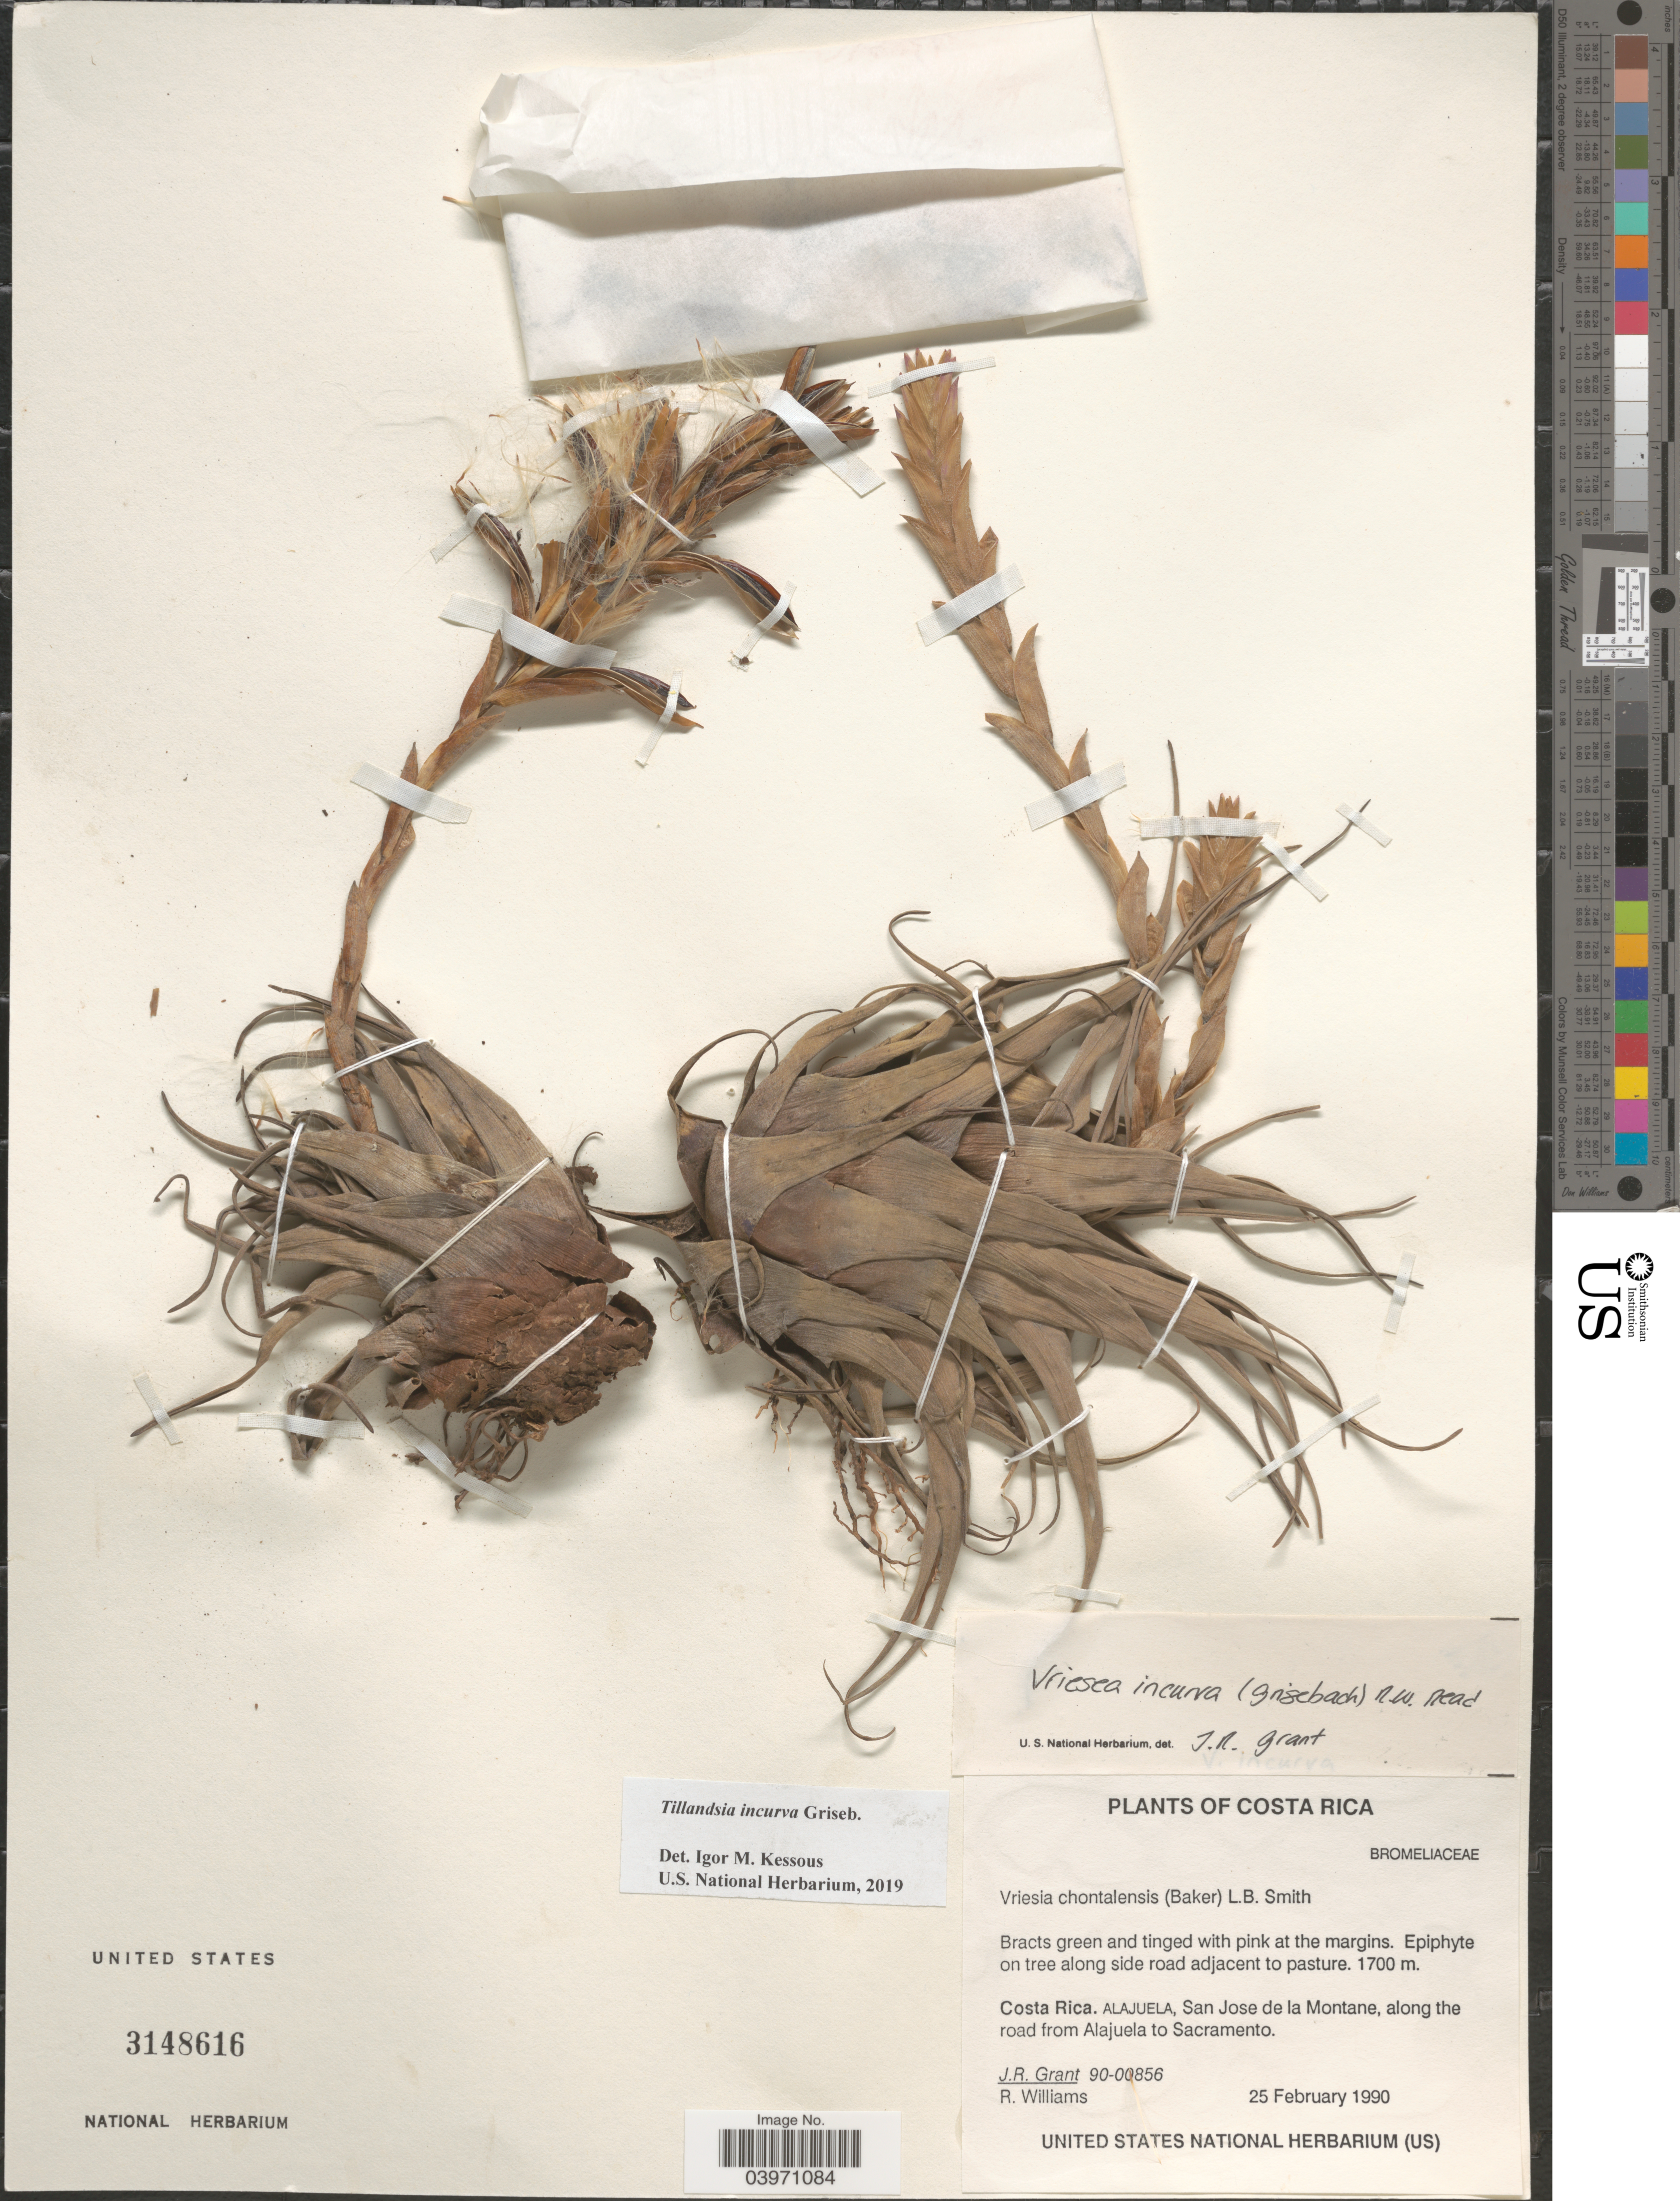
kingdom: Plantae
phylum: Tracheophyta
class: Liliopsida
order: Poales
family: Bromeliaceae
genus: Tillandsia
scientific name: Tillandsia incurva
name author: Griseb.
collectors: J. Grant & R. Williams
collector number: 90-00856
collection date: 1990-02-25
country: Costa Rica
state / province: Alajuela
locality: San Jose de la Montane, along the road from Alajuela to Sacramento.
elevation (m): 1700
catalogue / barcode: US 3148616